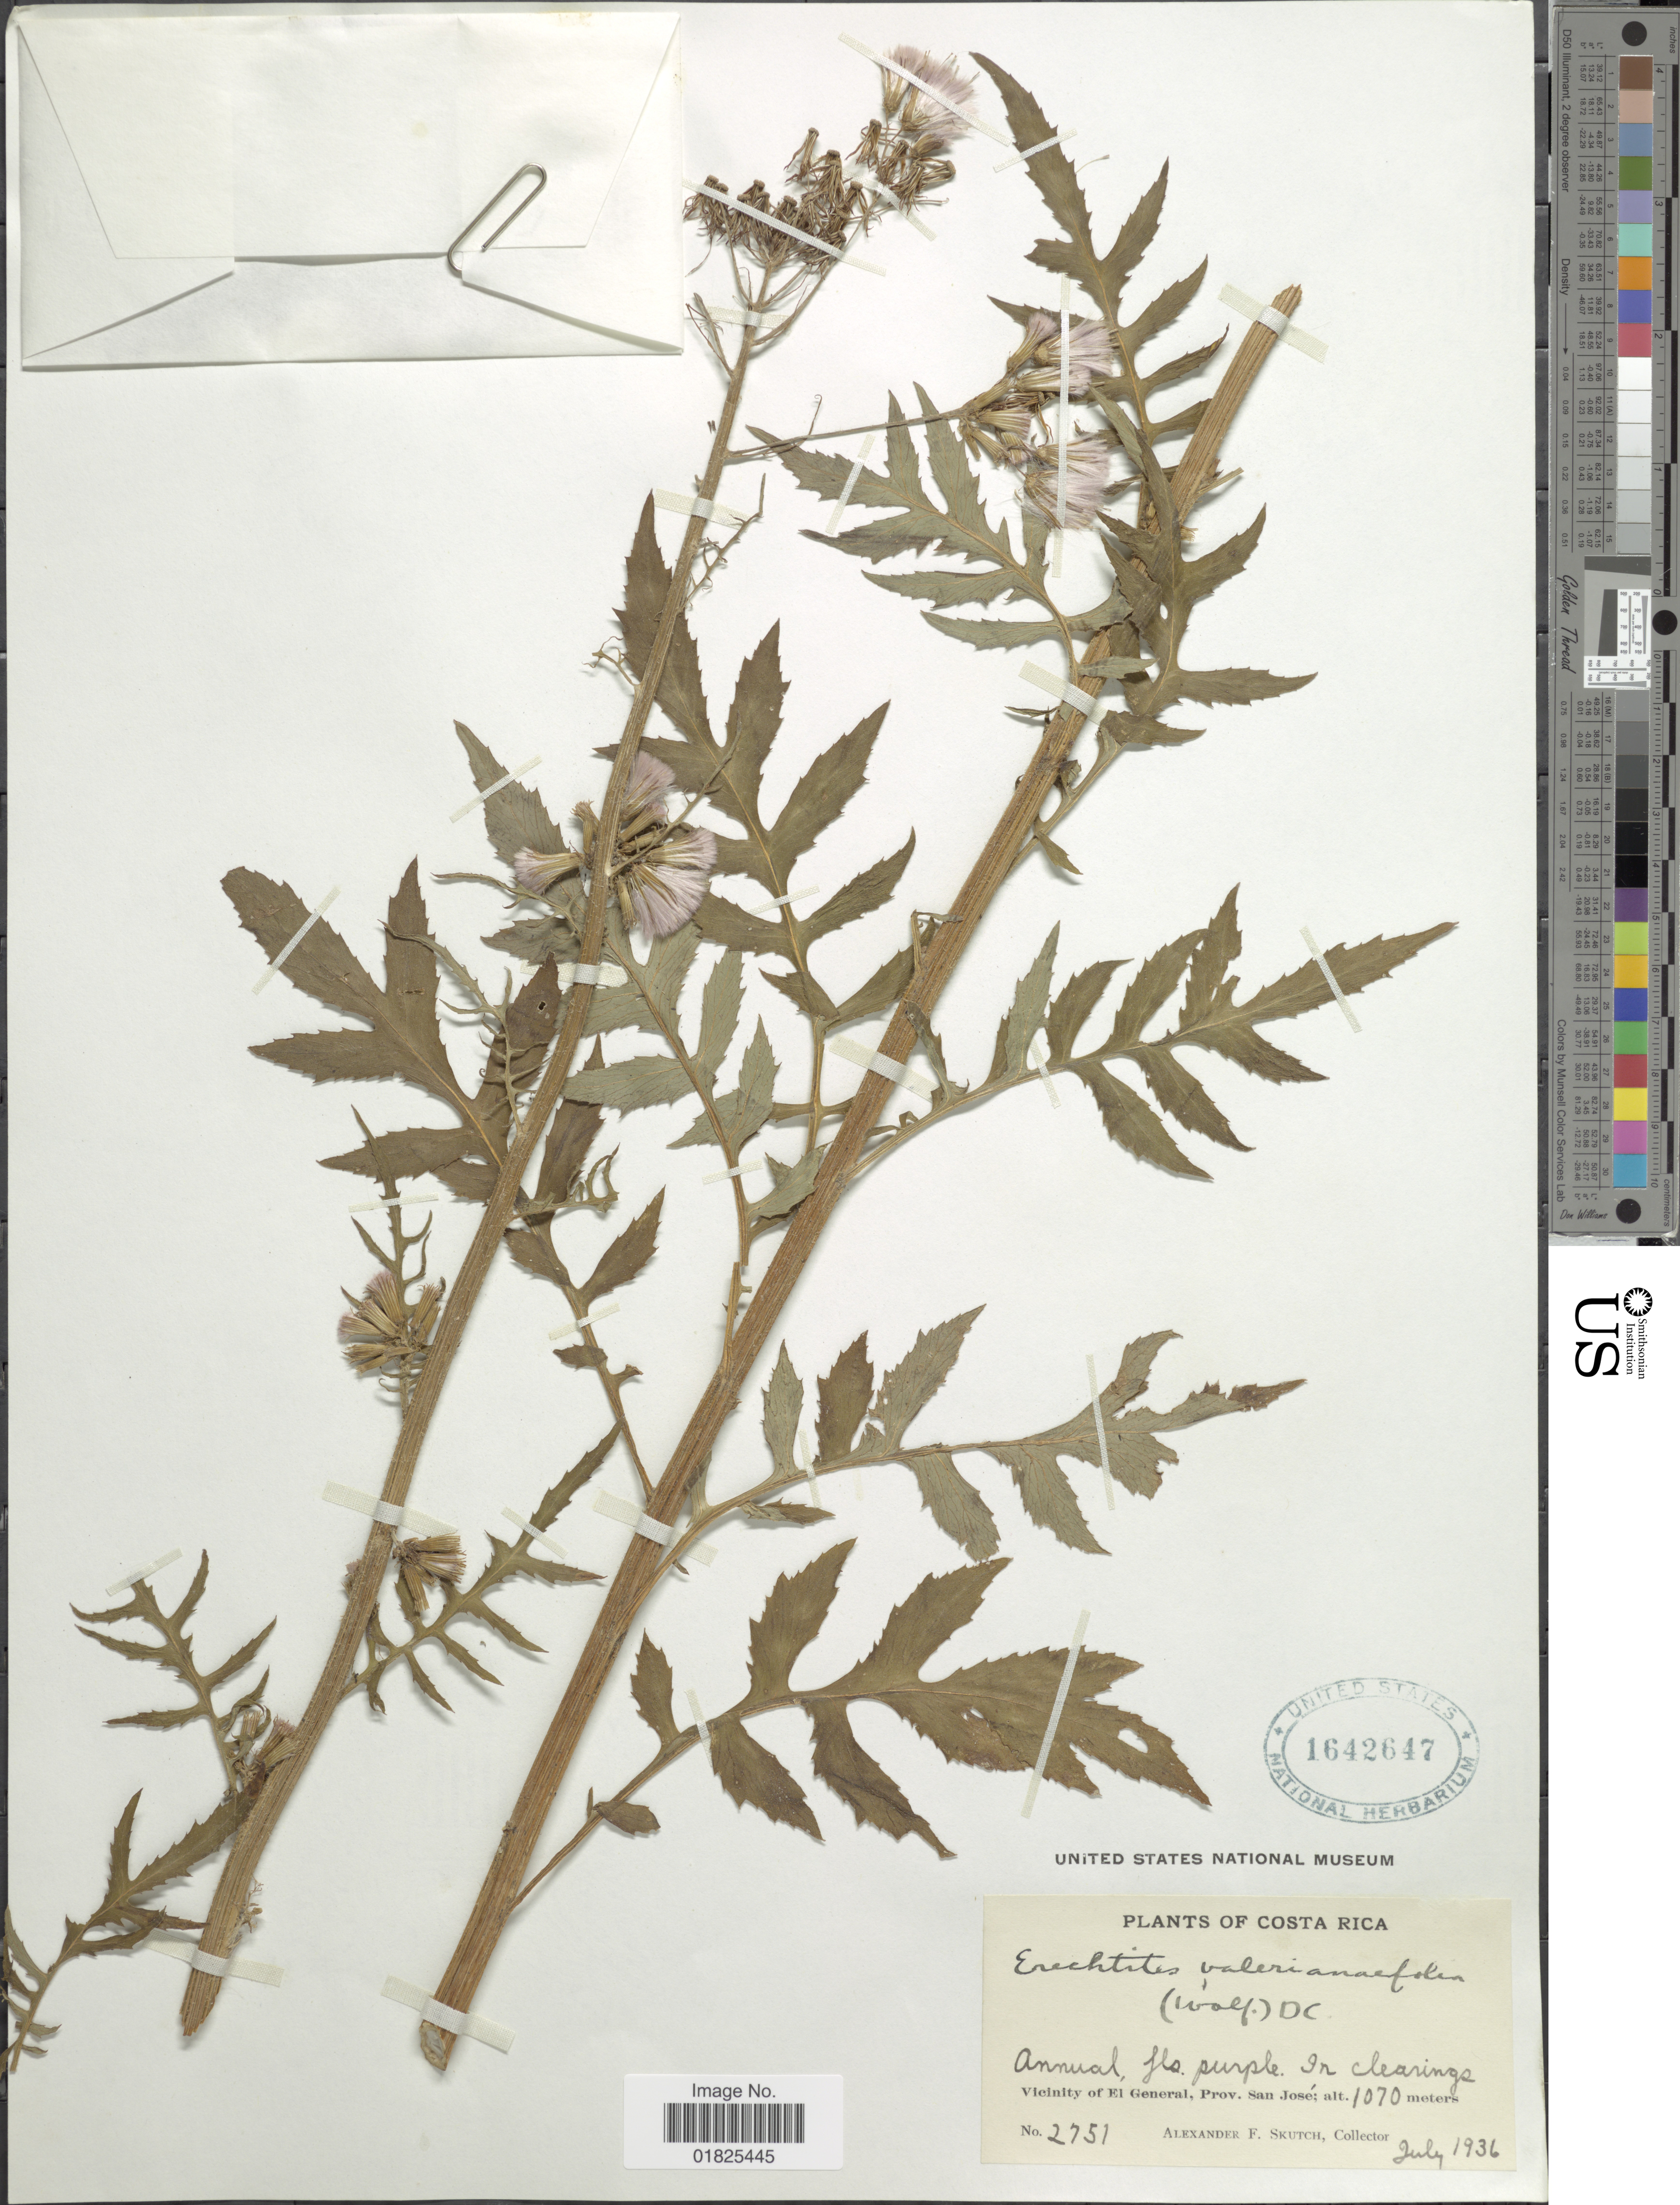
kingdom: Plantae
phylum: Tracheophyta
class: Magnoliopsida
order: Asterales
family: Asteraceae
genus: Erechtites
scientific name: Erechtites valerianifolius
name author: (Link ex Spreng.) DC.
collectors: A. F. Skutch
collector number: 2751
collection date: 1936-07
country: Costa Rica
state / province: San José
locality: Vicinity of El General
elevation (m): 1070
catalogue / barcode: US 1642647